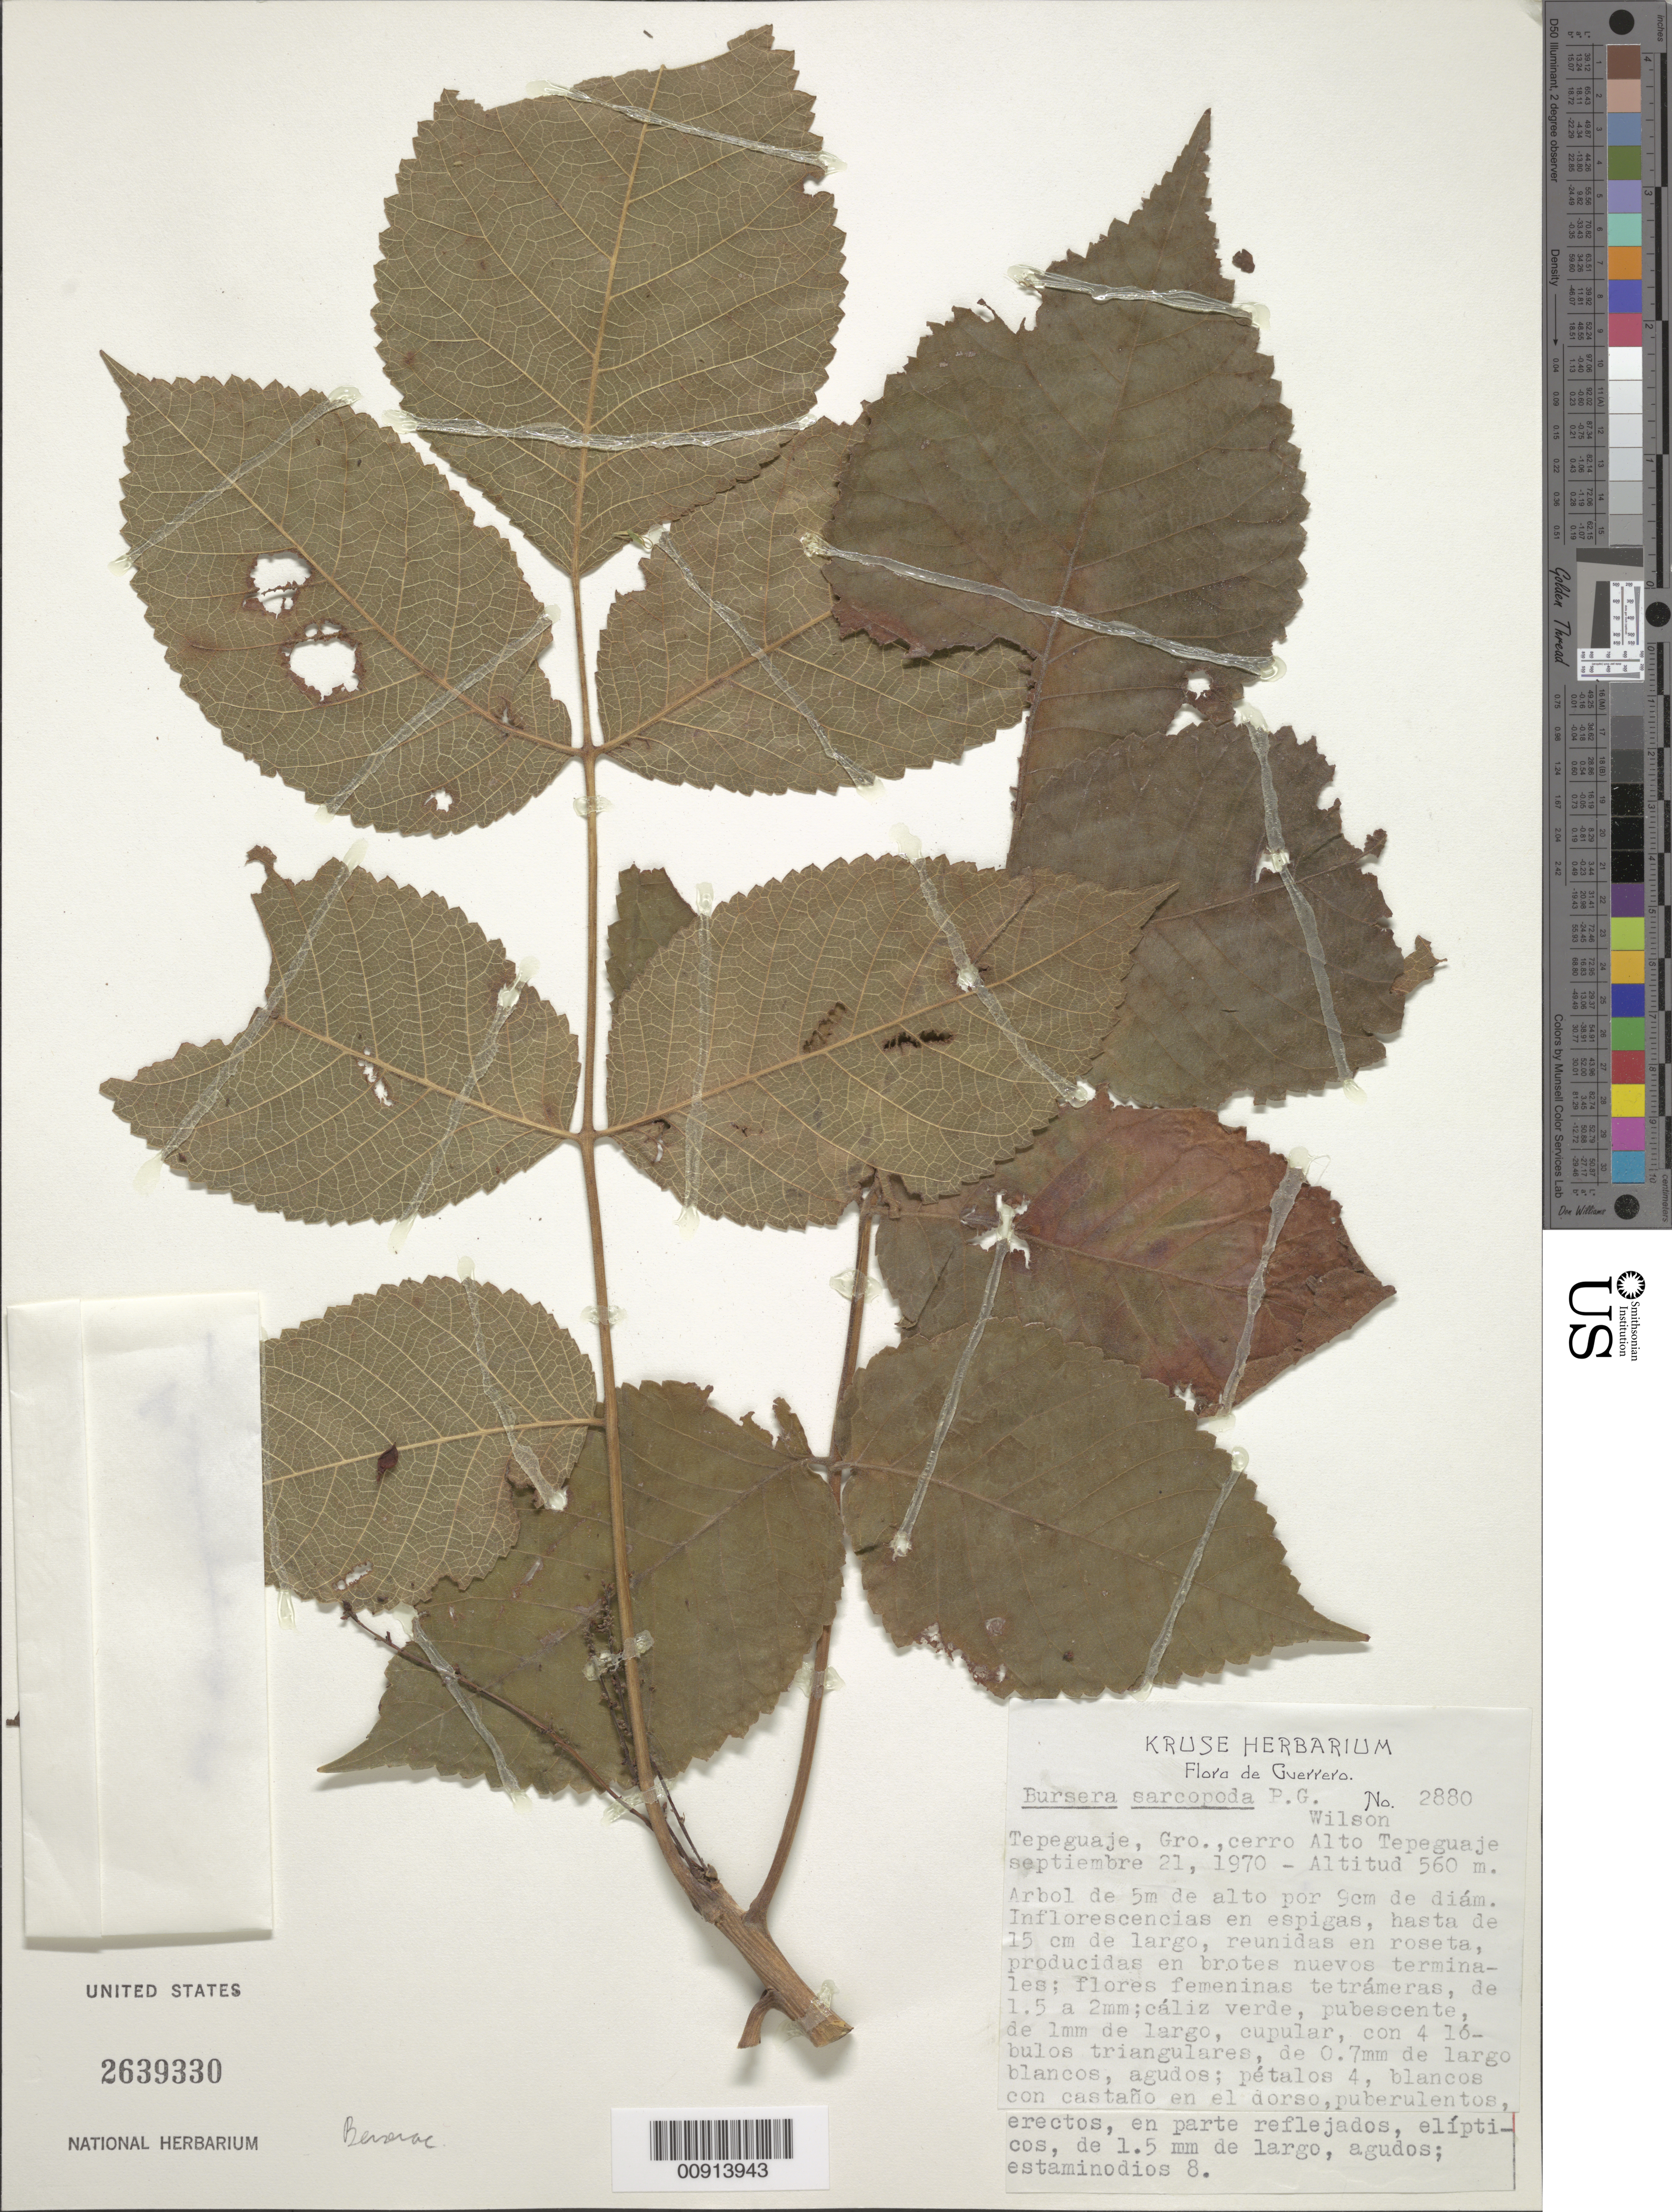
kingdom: Plantae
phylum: Tracheophyta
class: Magnoliopsida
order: Sapindales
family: Burseraceae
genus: Bursera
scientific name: Bursera sarcopoda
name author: Paul G. Wilson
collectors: ex herb. Kruse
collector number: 2880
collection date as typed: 21 Sep 1970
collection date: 1970-09-21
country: Mexico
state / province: Guerrero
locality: Tepeguaje, Guerrero, cerro Alto Tepeguaje.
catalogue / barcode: US 2639330